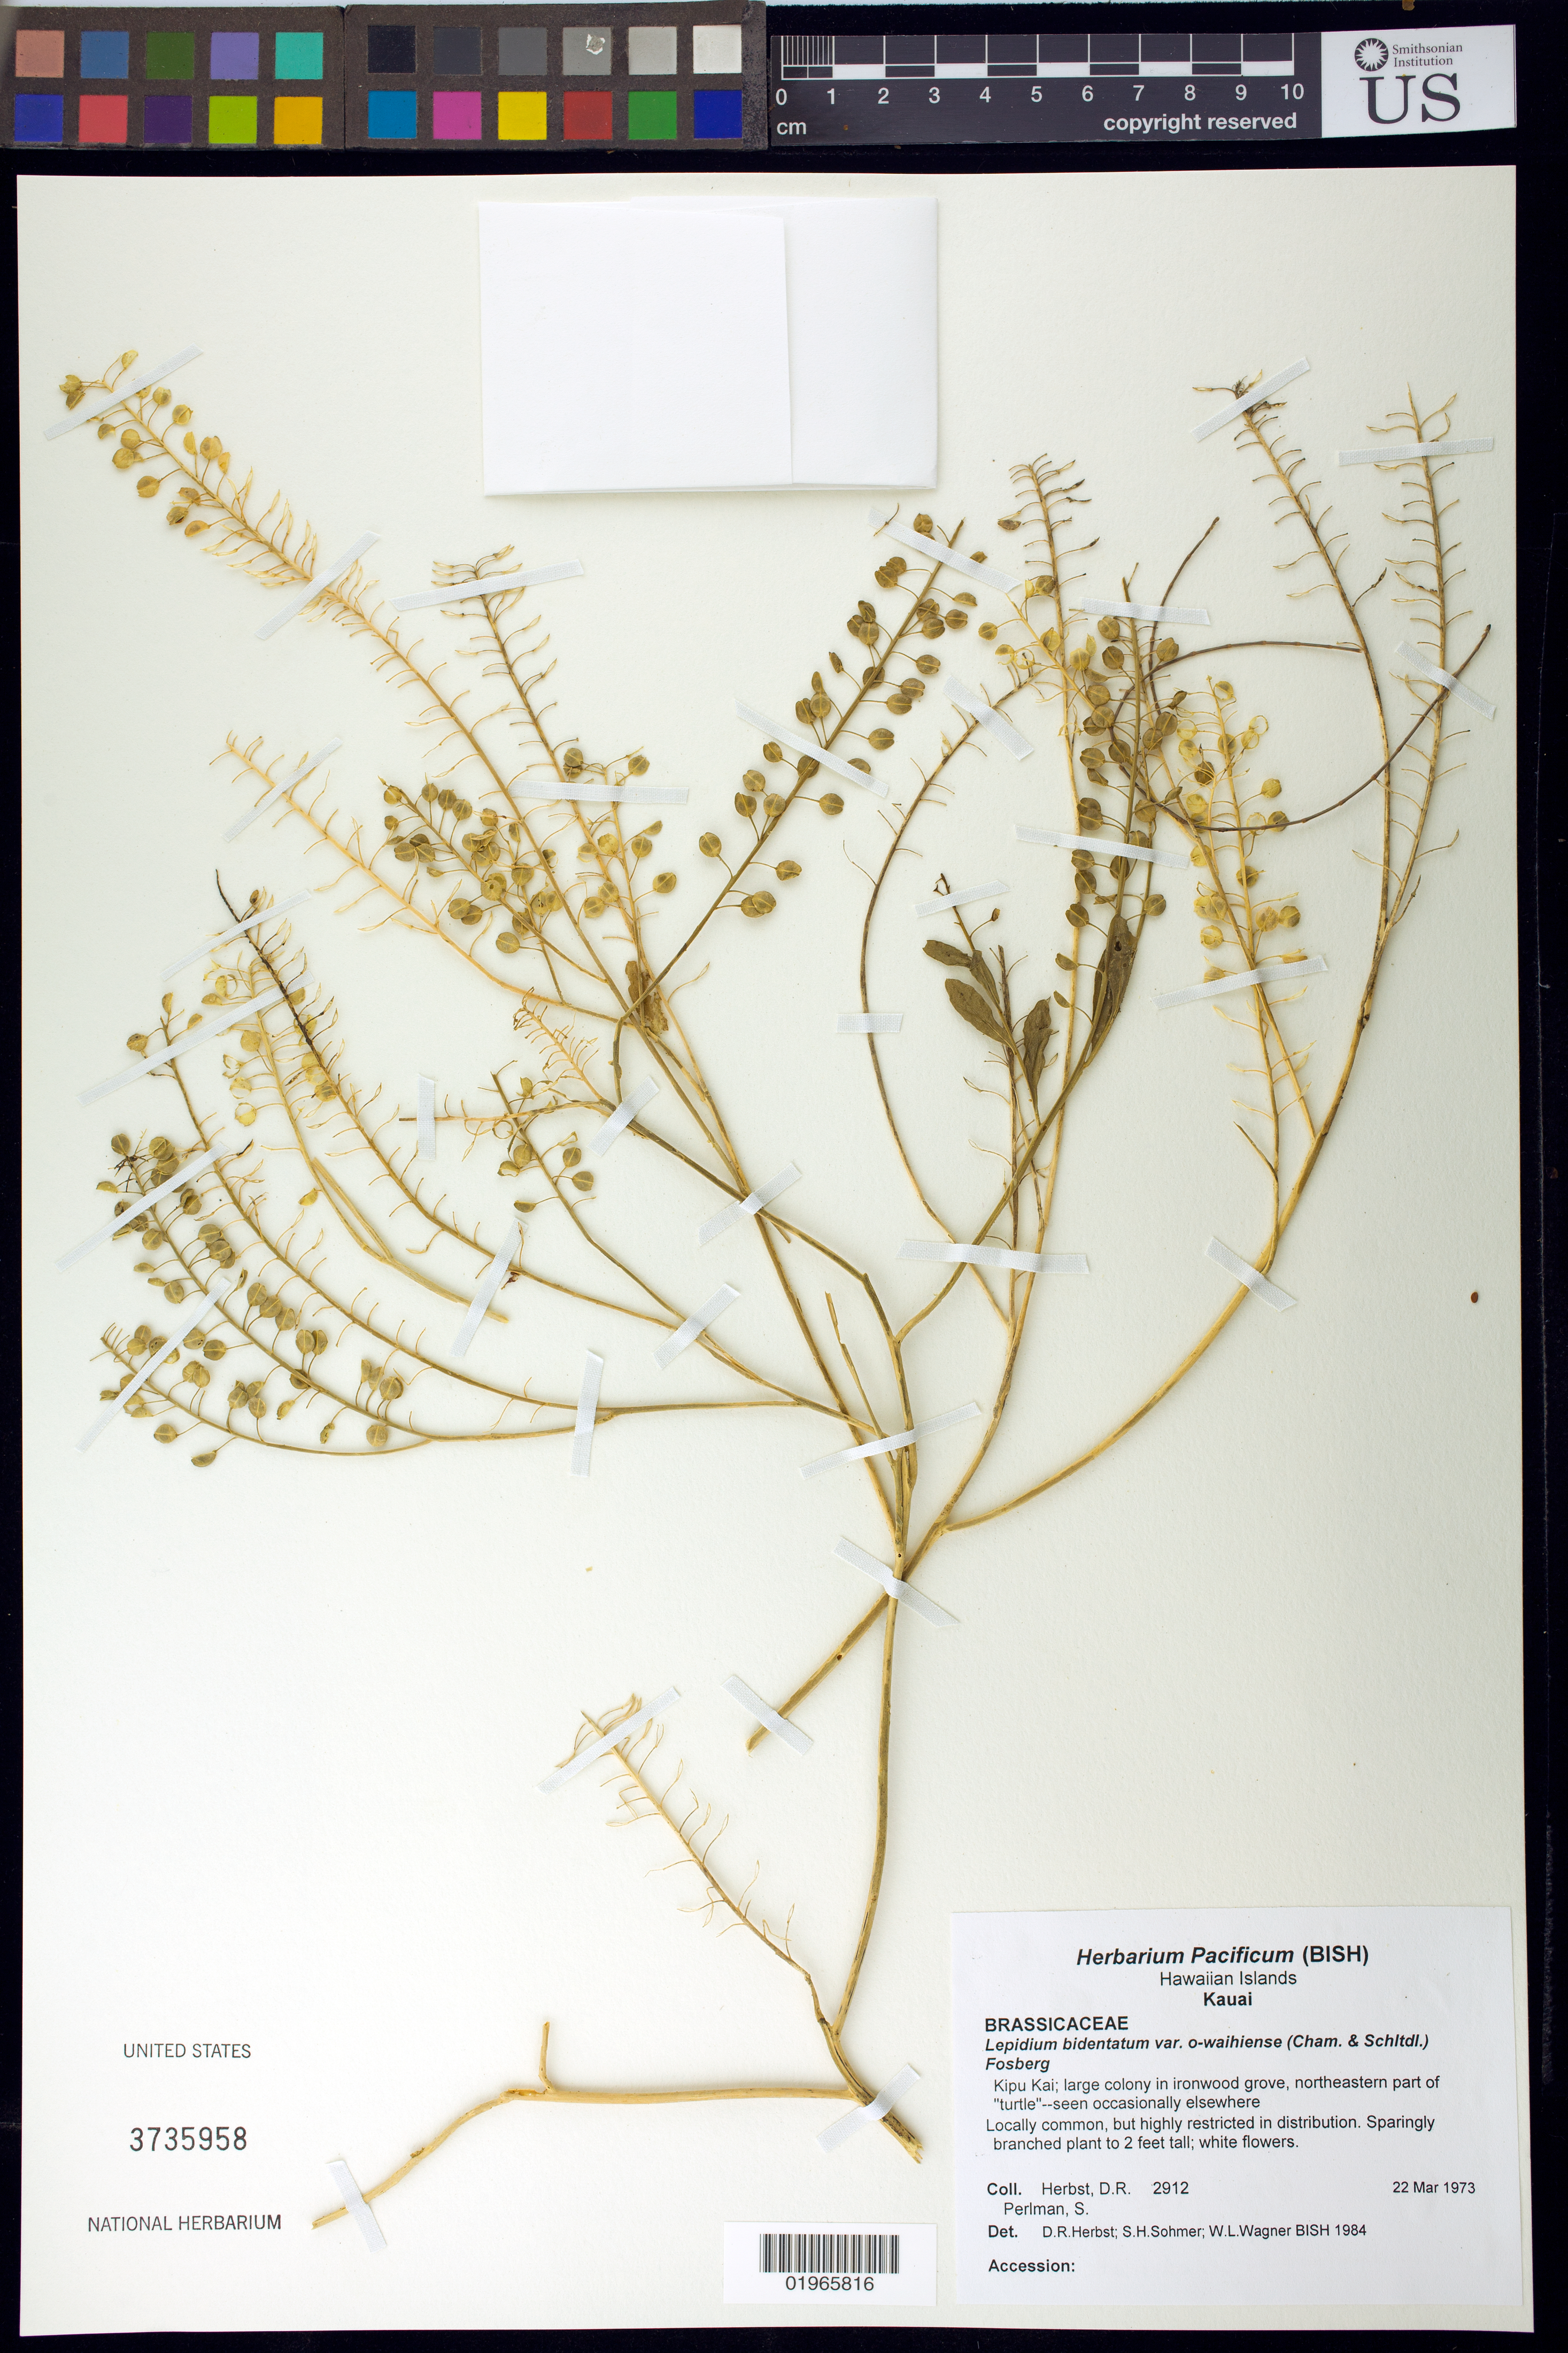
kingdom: Plantae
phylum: Tracheophyta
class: Magnoliopsida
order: Brassicales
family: Brassicaceae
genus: Lepidium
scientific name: Lepidium owaihiense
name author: Cham. & Schltdl.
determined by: Al-Shehbaz, I. A., (MO), Missouri Botanical Garden (UNITED STATES)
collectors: D. R. Herbst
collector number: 2912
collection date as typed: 22 Mar 1973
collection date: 1973-03-22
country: United States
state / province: Hawaii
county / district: Kauai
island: Kaua'i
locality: Kipu Kai, northeastern part of turtle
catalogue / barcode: US 3735958